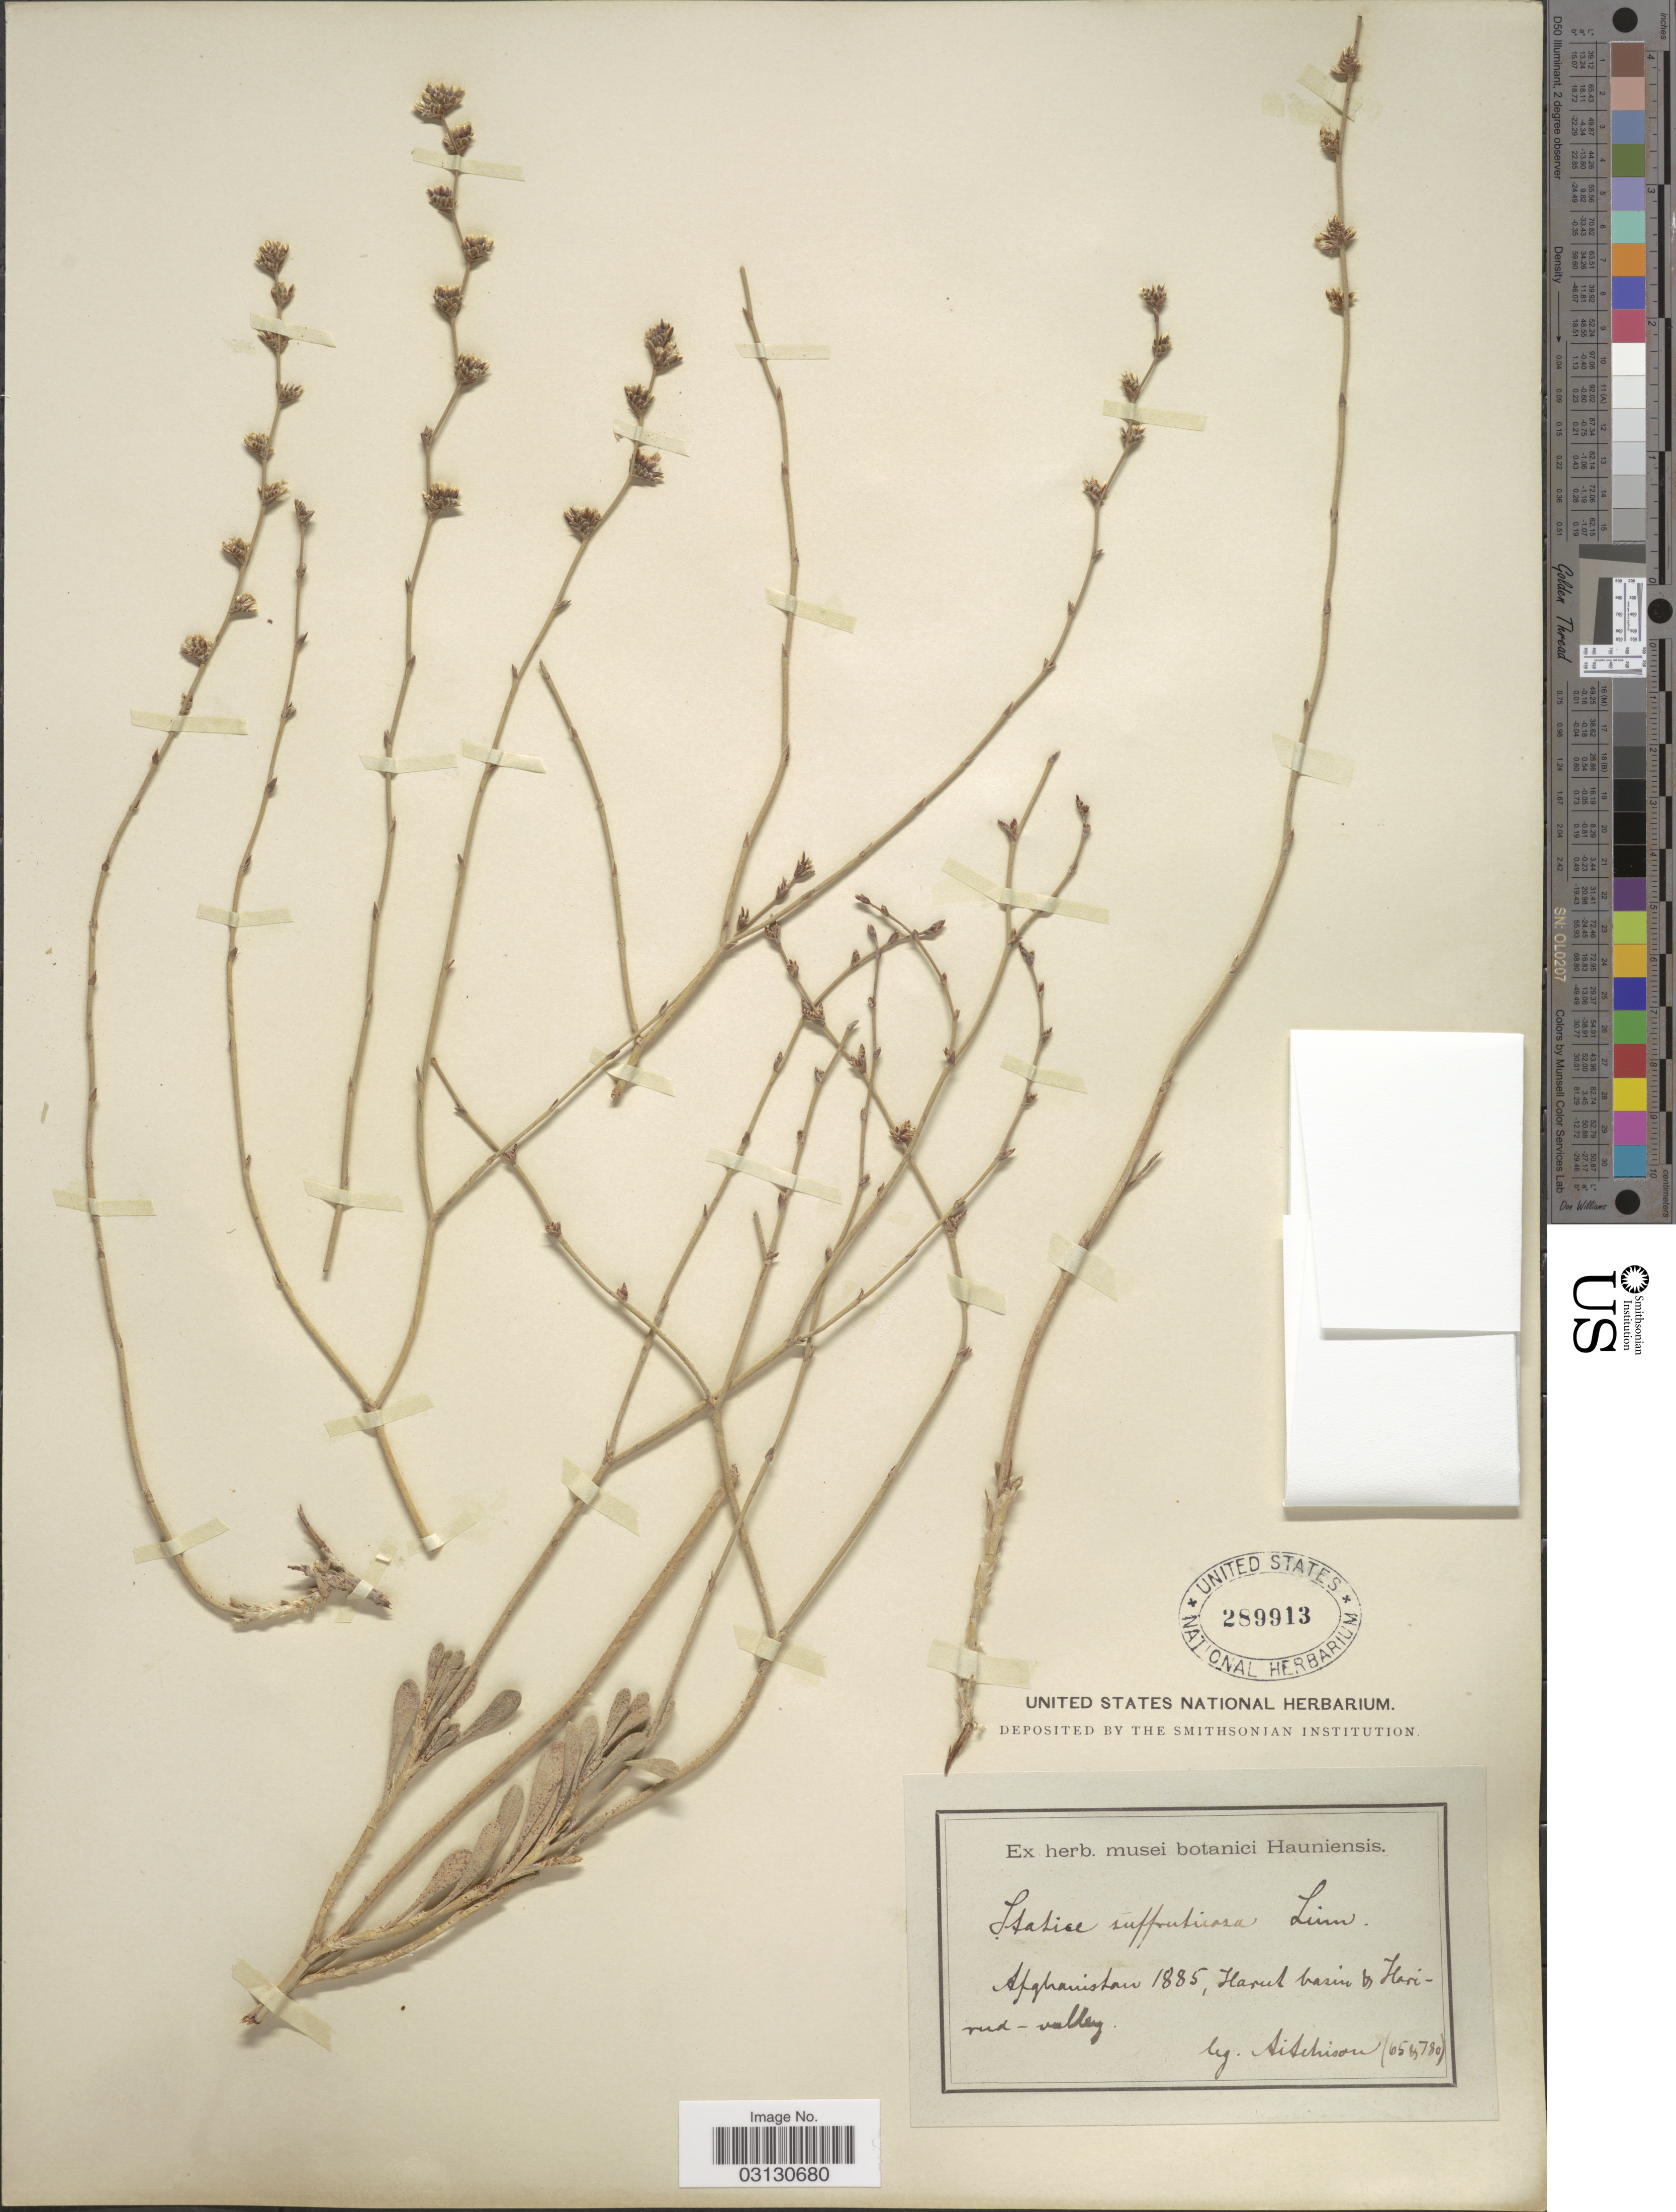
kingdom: Plantae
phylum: Tracheophyta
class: Magnoliopsida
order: Caryophyllales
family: Plumbaginaceae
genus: Limonium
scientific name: Limonium suffruticosum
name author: (L.) Kuntze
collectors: Aitchison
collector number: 65 & 780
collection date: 1885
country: Afghanistan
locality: Harut basin & Harirud-valley.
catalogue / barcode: US 289913